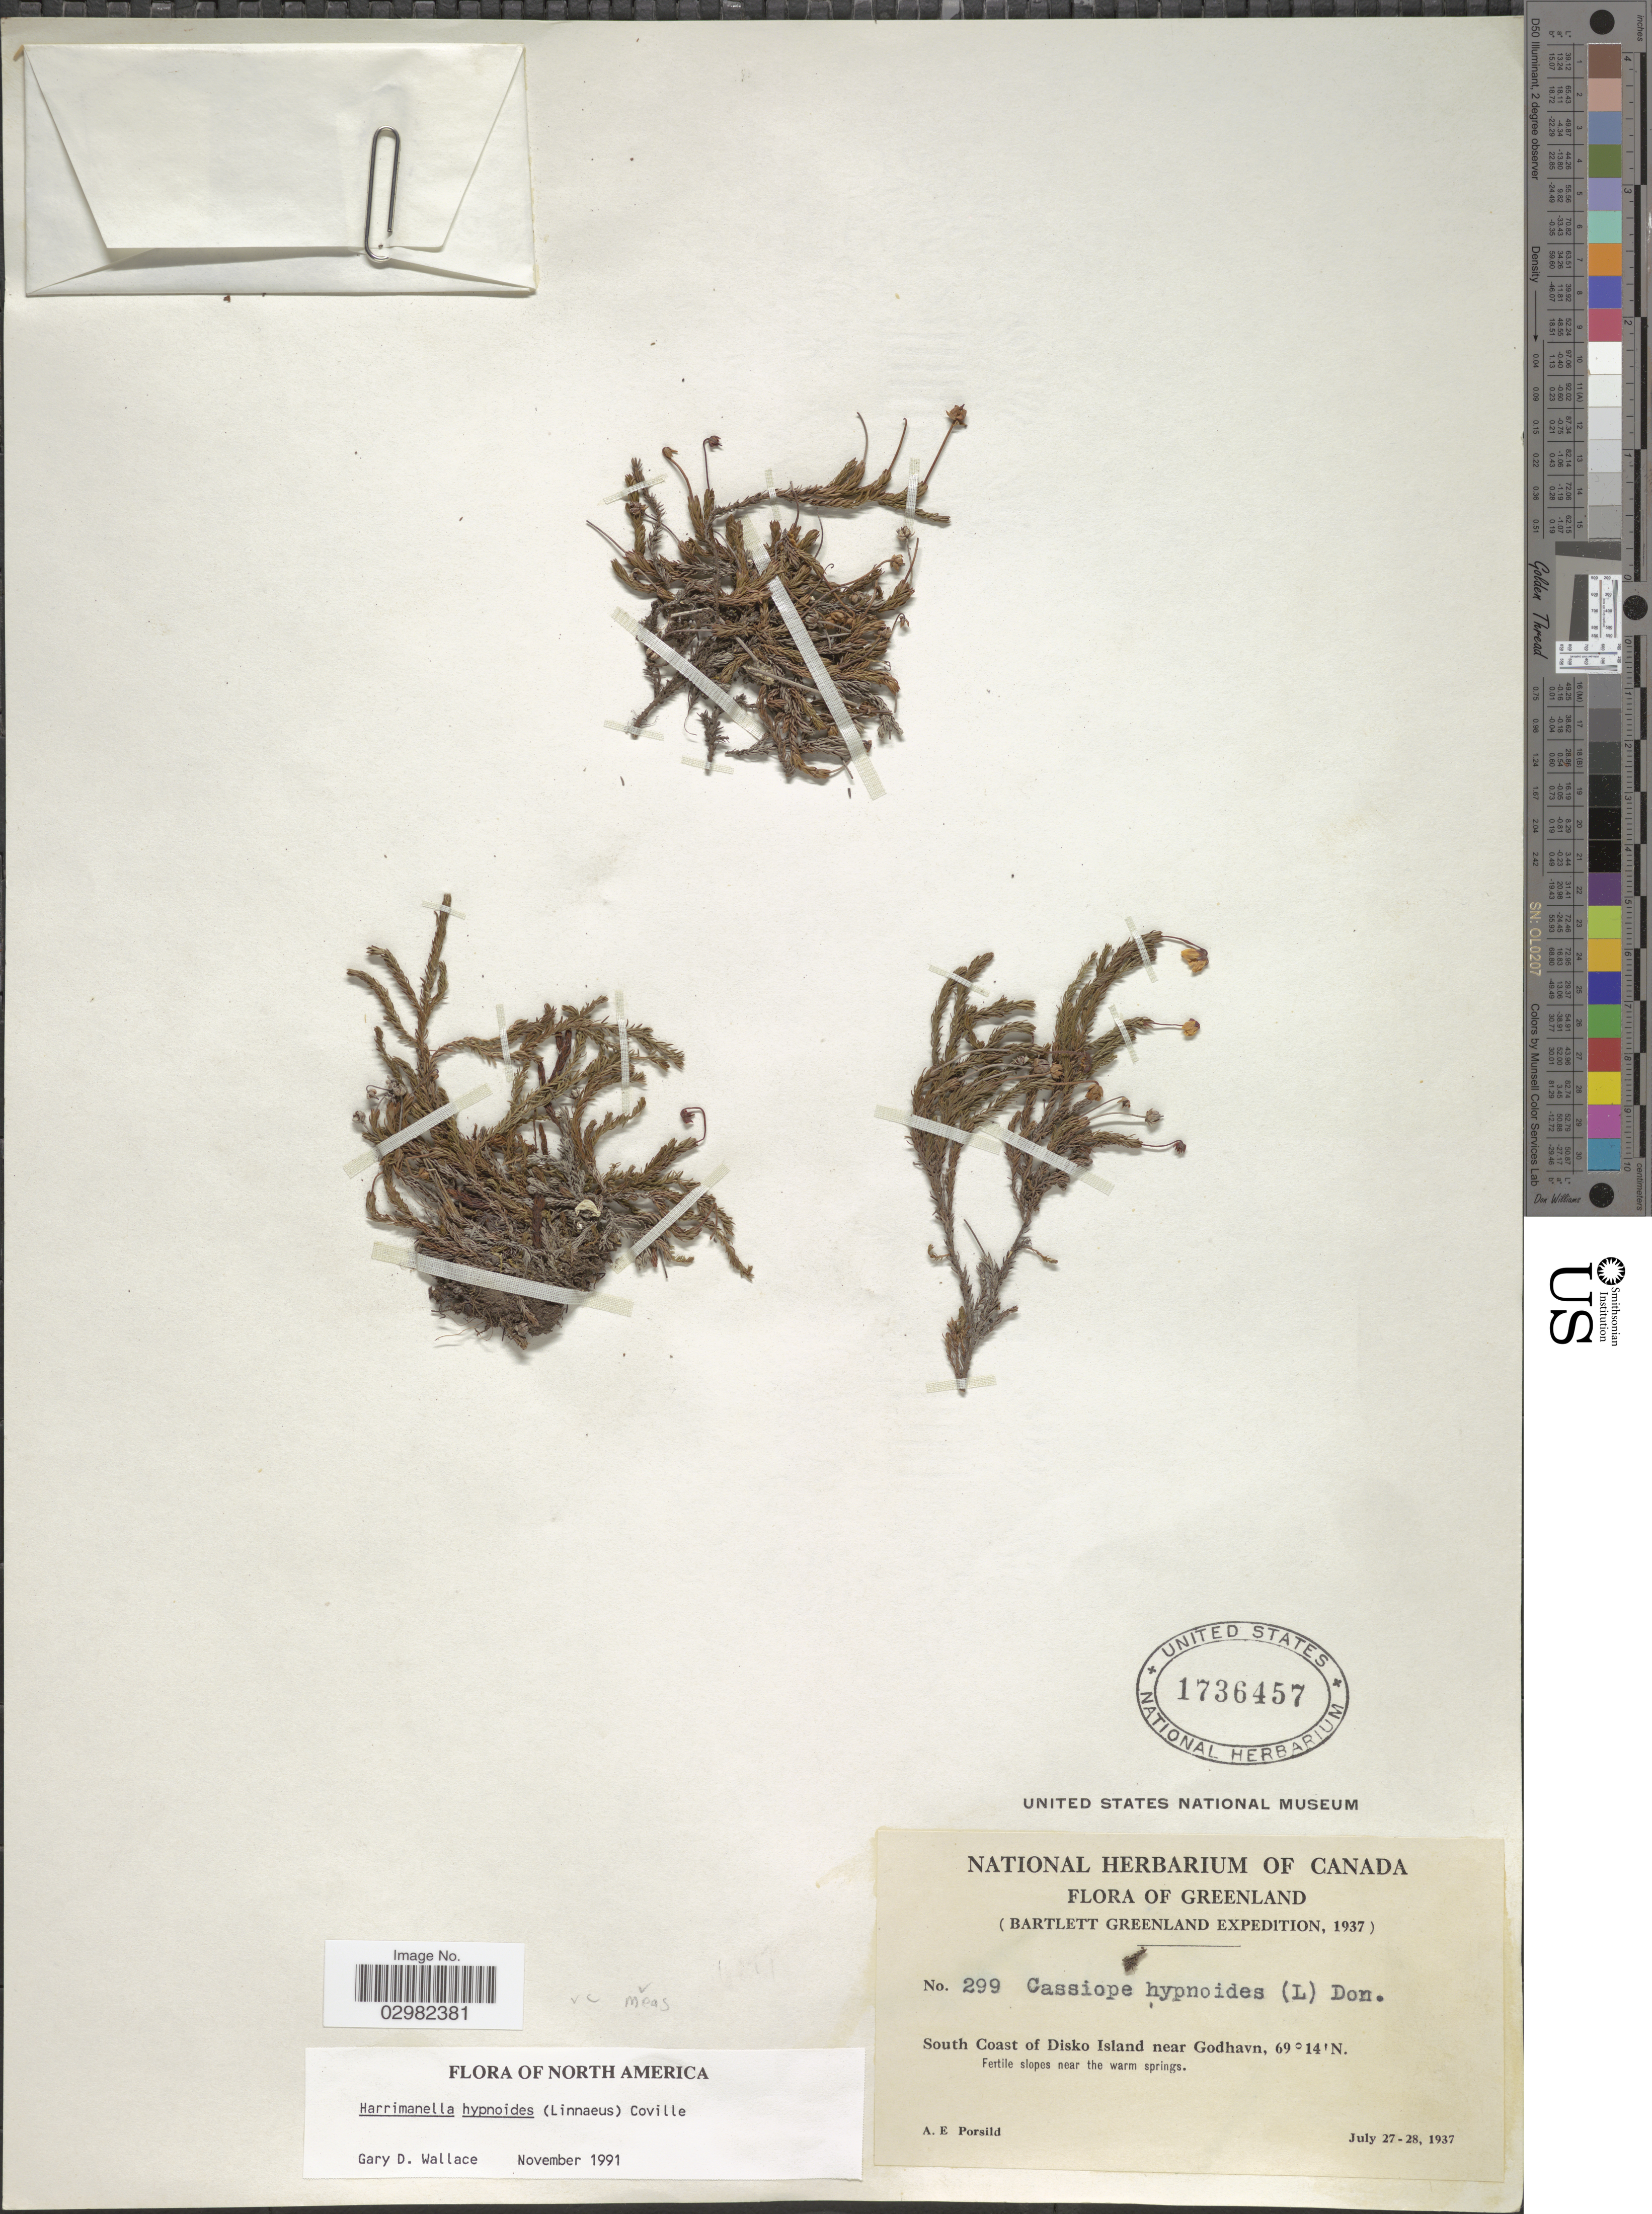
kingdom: Plantae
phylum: Tracheophyta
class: Magnoliopsida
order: Ericales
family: Ericaceae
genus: Harrimanella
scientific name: Harrimanella hypnoides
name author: (L.) Coville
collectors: A. Porslid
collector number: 299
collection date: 1937-07-27/1937-07-28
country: Greenland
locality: South Coast of Disko Island near Godhavn.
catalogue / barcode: US 1736457